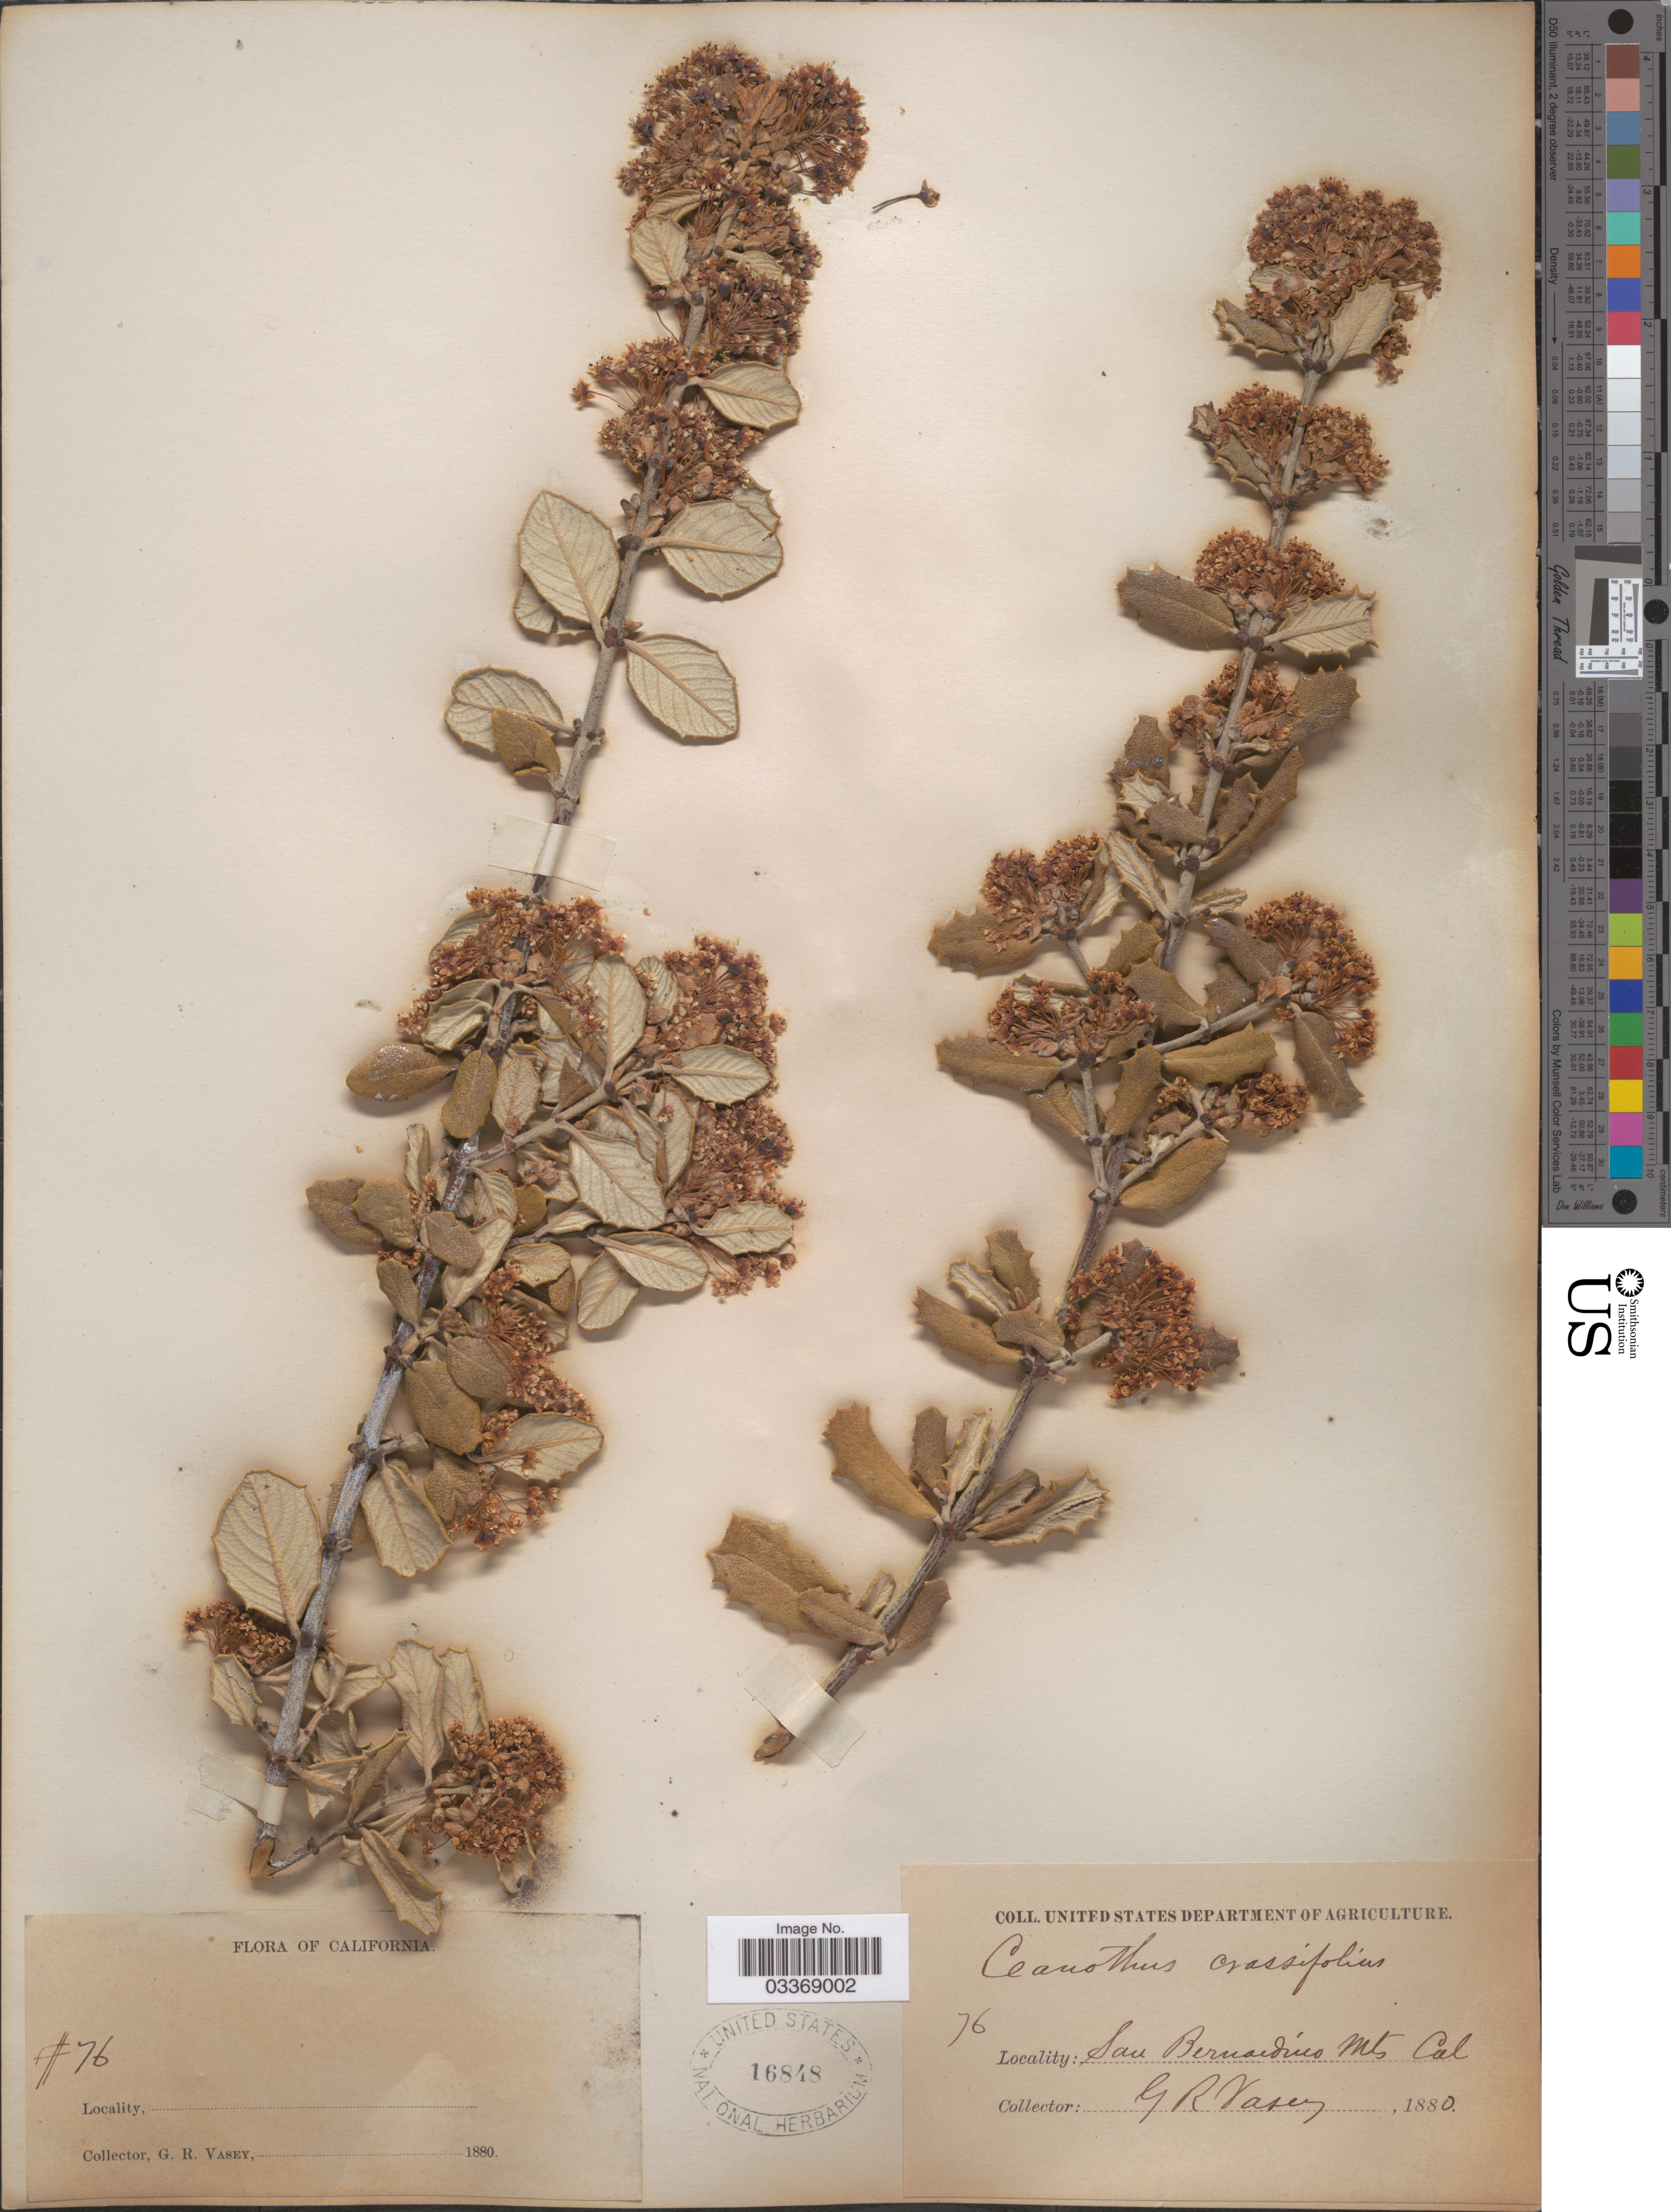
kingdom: Plantae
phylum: Tracheophyta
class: Magnoliopsida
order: Rosales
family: Rhamnaceae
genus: Ceanothus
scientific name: Ceanothus crassifolius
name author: Torr.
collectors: G. R. Vasey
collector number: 76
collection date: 1880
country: United States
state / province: California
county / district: San Bernardino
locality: San Bernardino Mts.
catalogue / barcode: US 16848